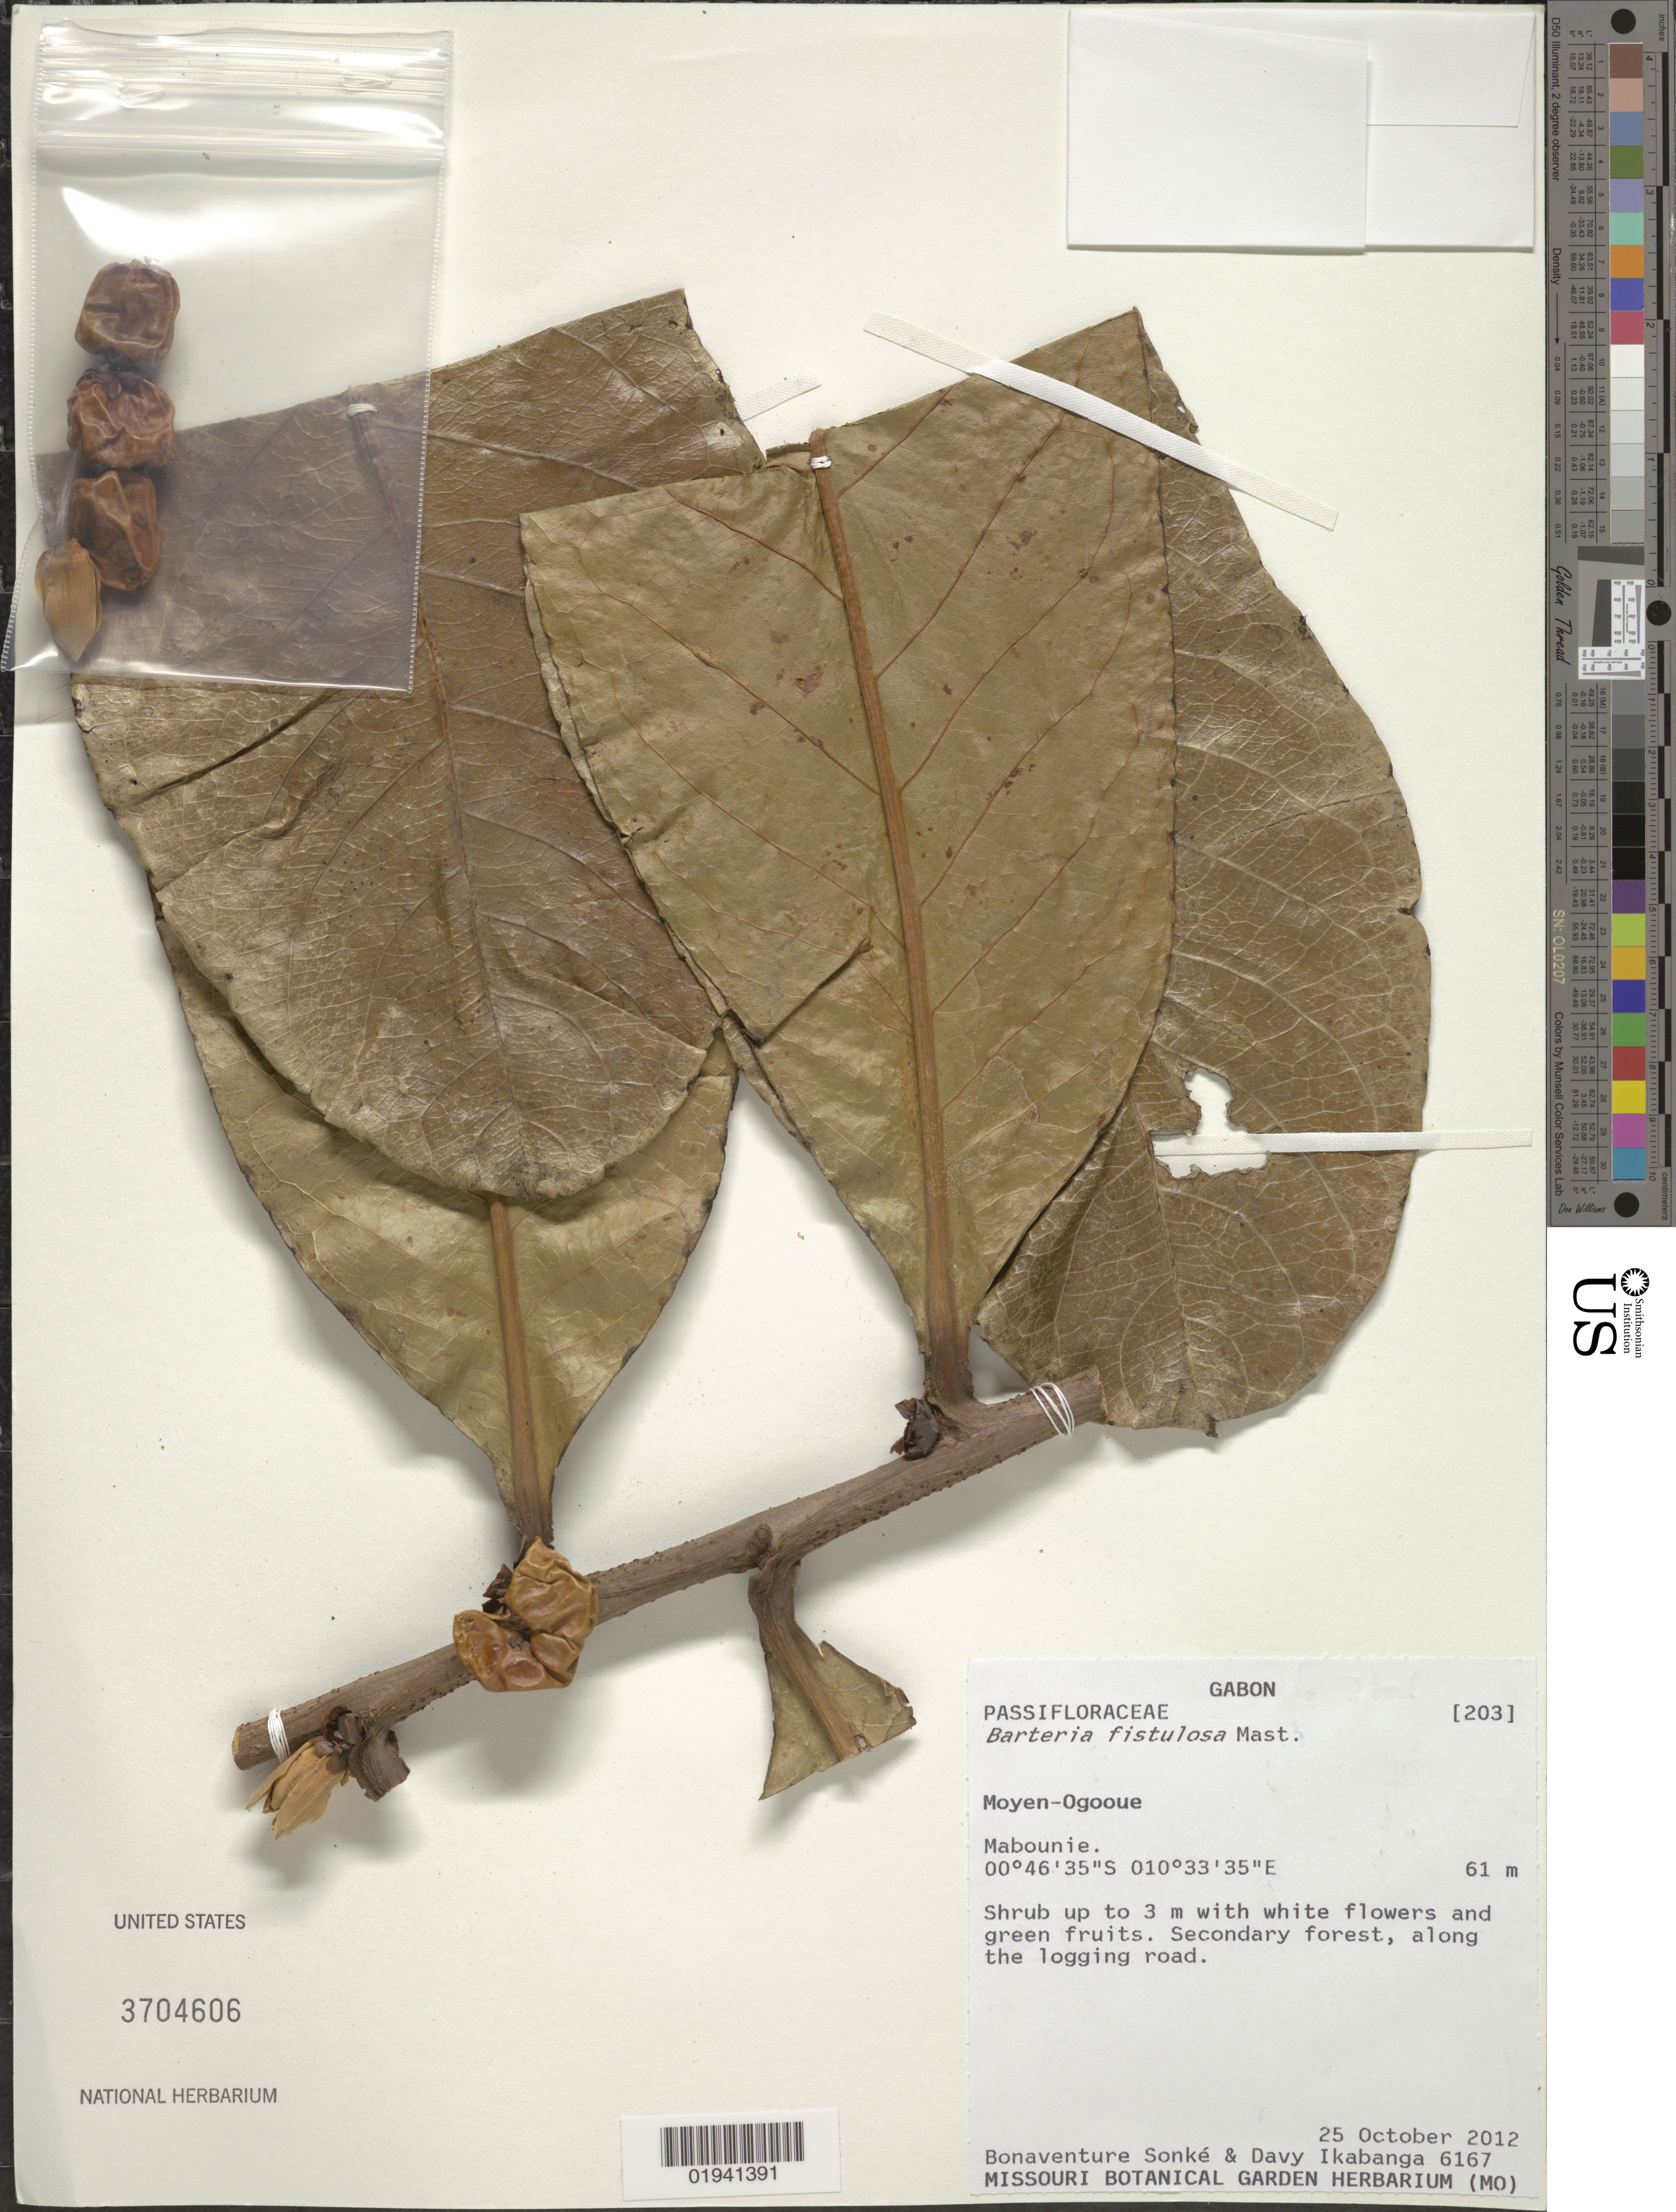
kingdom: Plantae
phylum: Tracheophyta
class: Magnoliopsida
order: Malpighiales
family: Passifloraceae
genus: Barteria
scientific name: Barteria fistulosa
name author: Mast.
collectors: B. Sonke & D. Ikabanga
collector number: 6167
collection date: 2012-10-25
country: Gabon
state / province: Moyen-Ogooué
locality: Mabounié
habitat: secondary forest, along the logging road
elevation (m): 61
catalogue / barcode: US 3704606